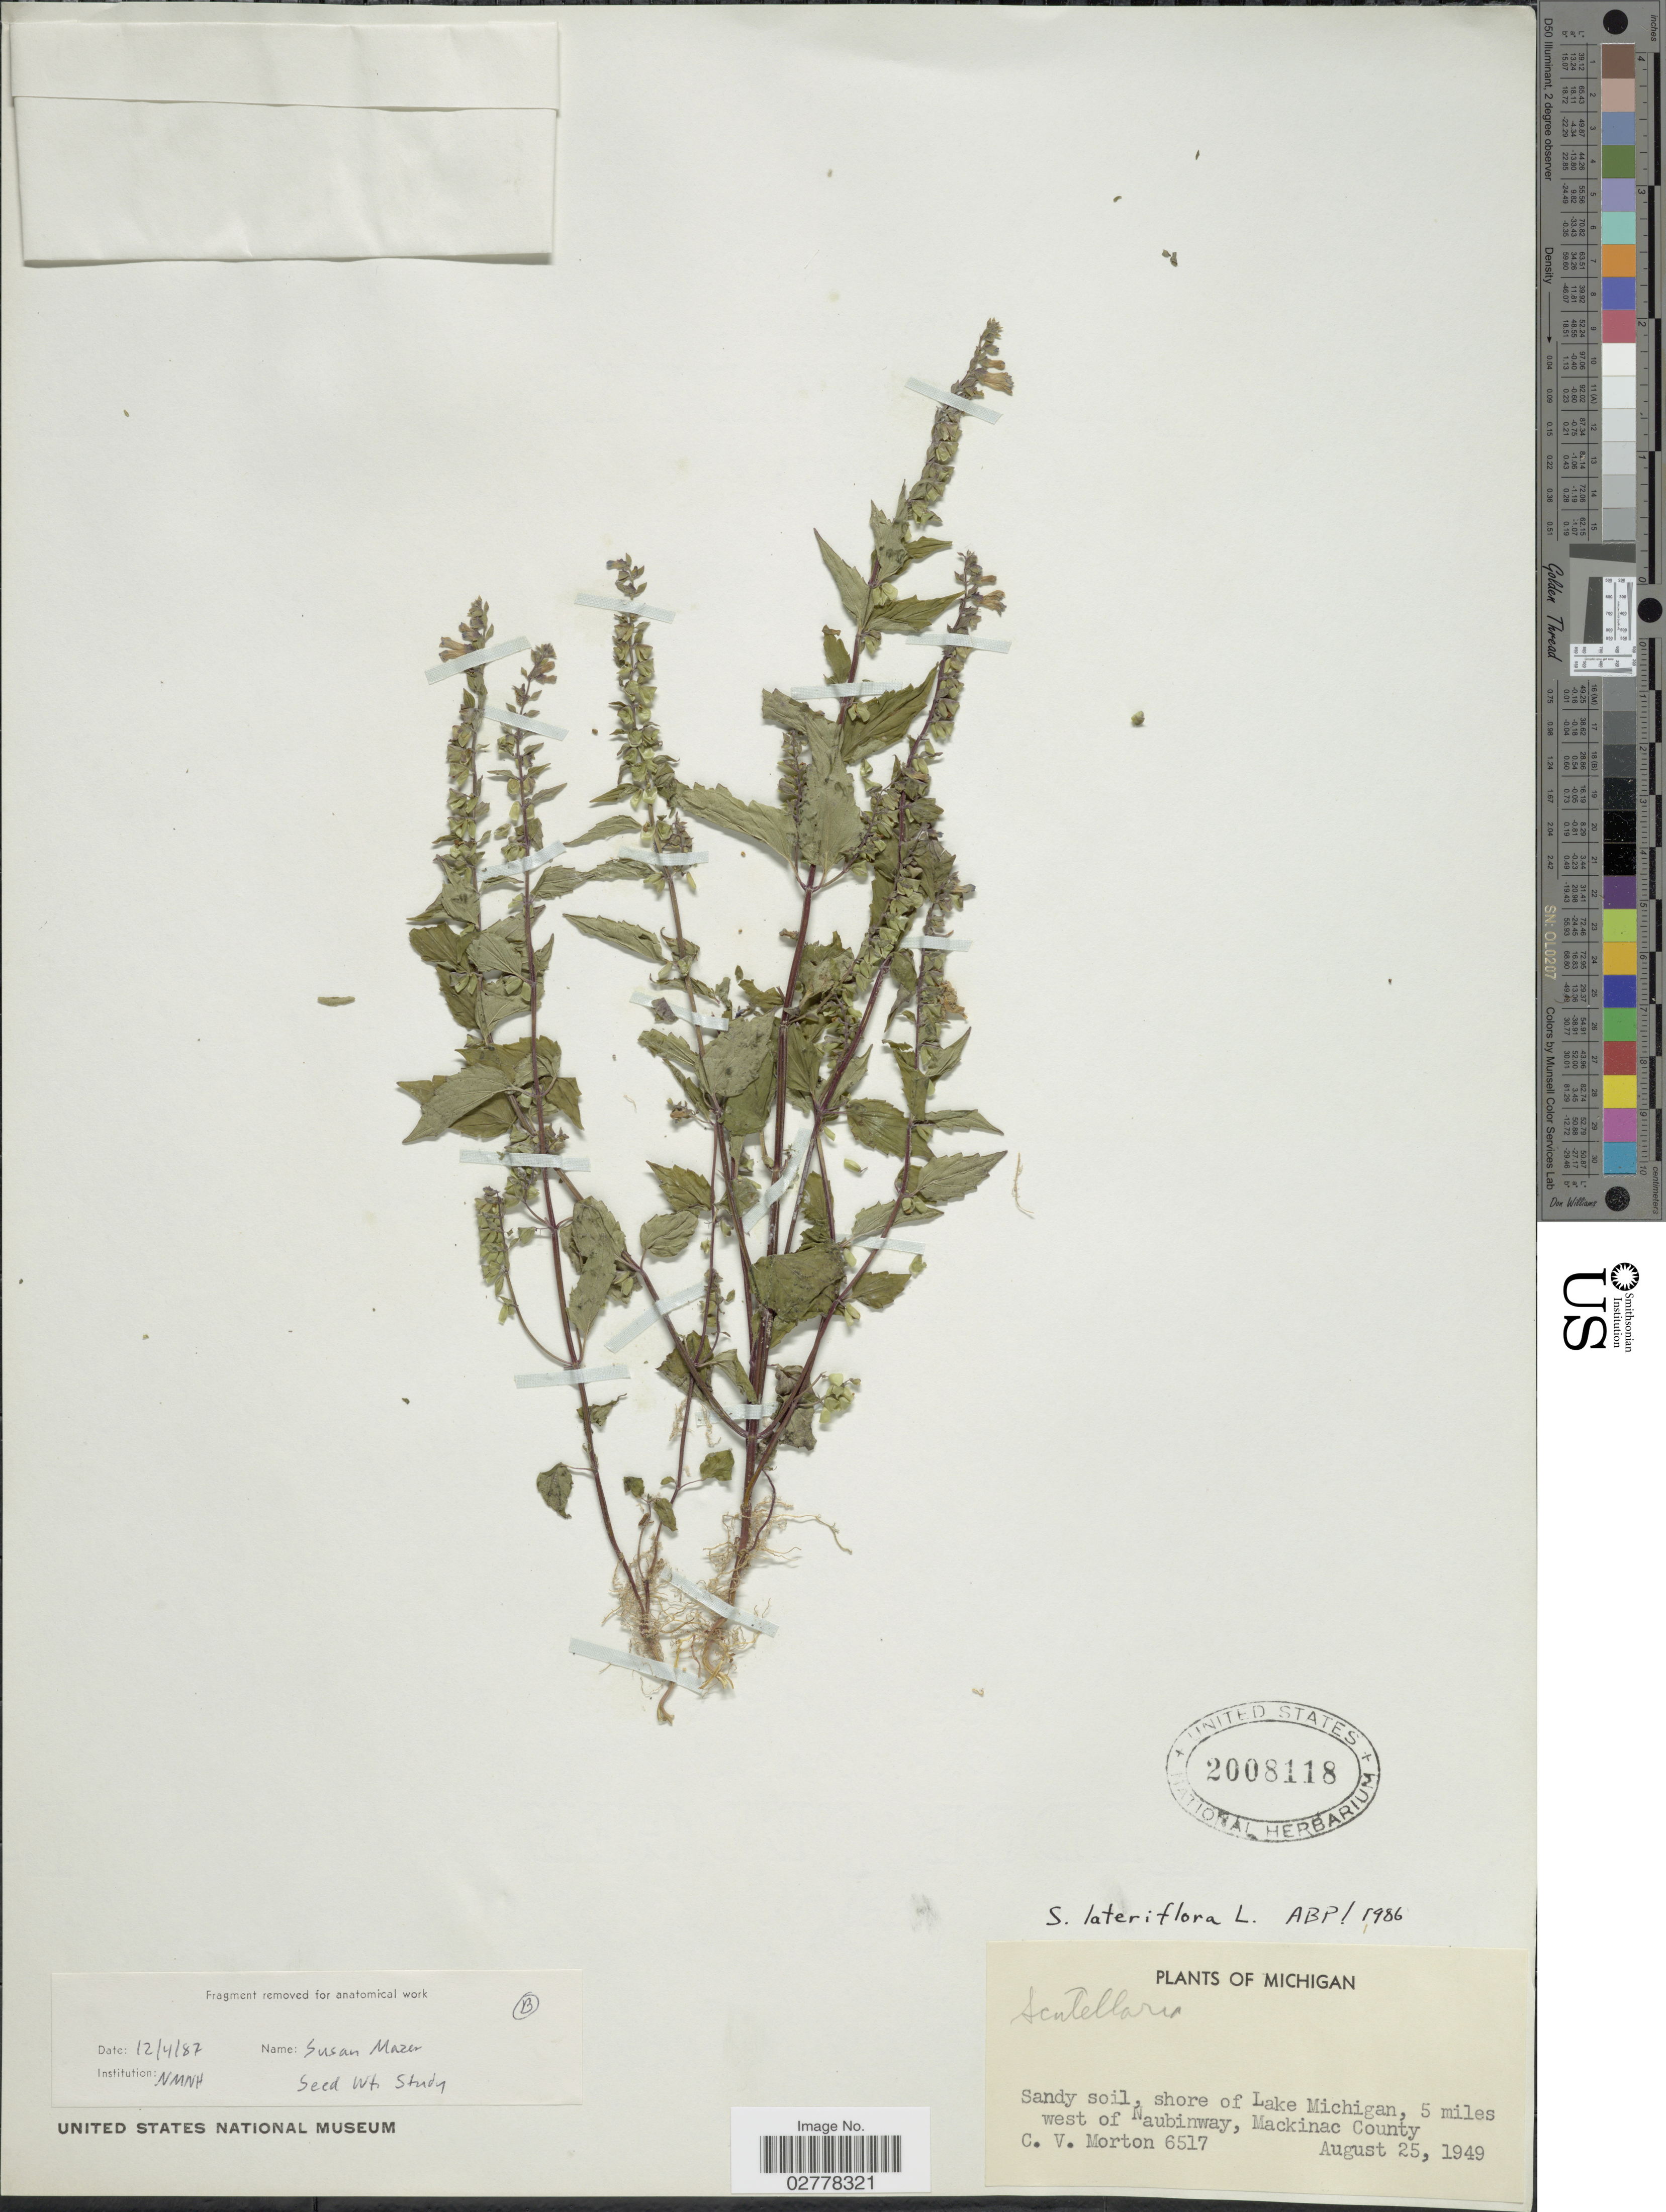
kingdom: Plantae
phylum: Tracheophyta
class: Magnoliopsida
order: Lamiales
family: Lamiaceae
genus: Scutellaria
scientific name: Scutellaria lateriflora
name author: L.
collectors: C. V. Morton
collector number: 6517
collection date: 1949-08-25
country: United States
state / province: Michigan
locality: Sandy soil, shore of Lake Michigan, 5 miles west of Naubinway, Mackinac County.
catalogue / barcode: US 2008118